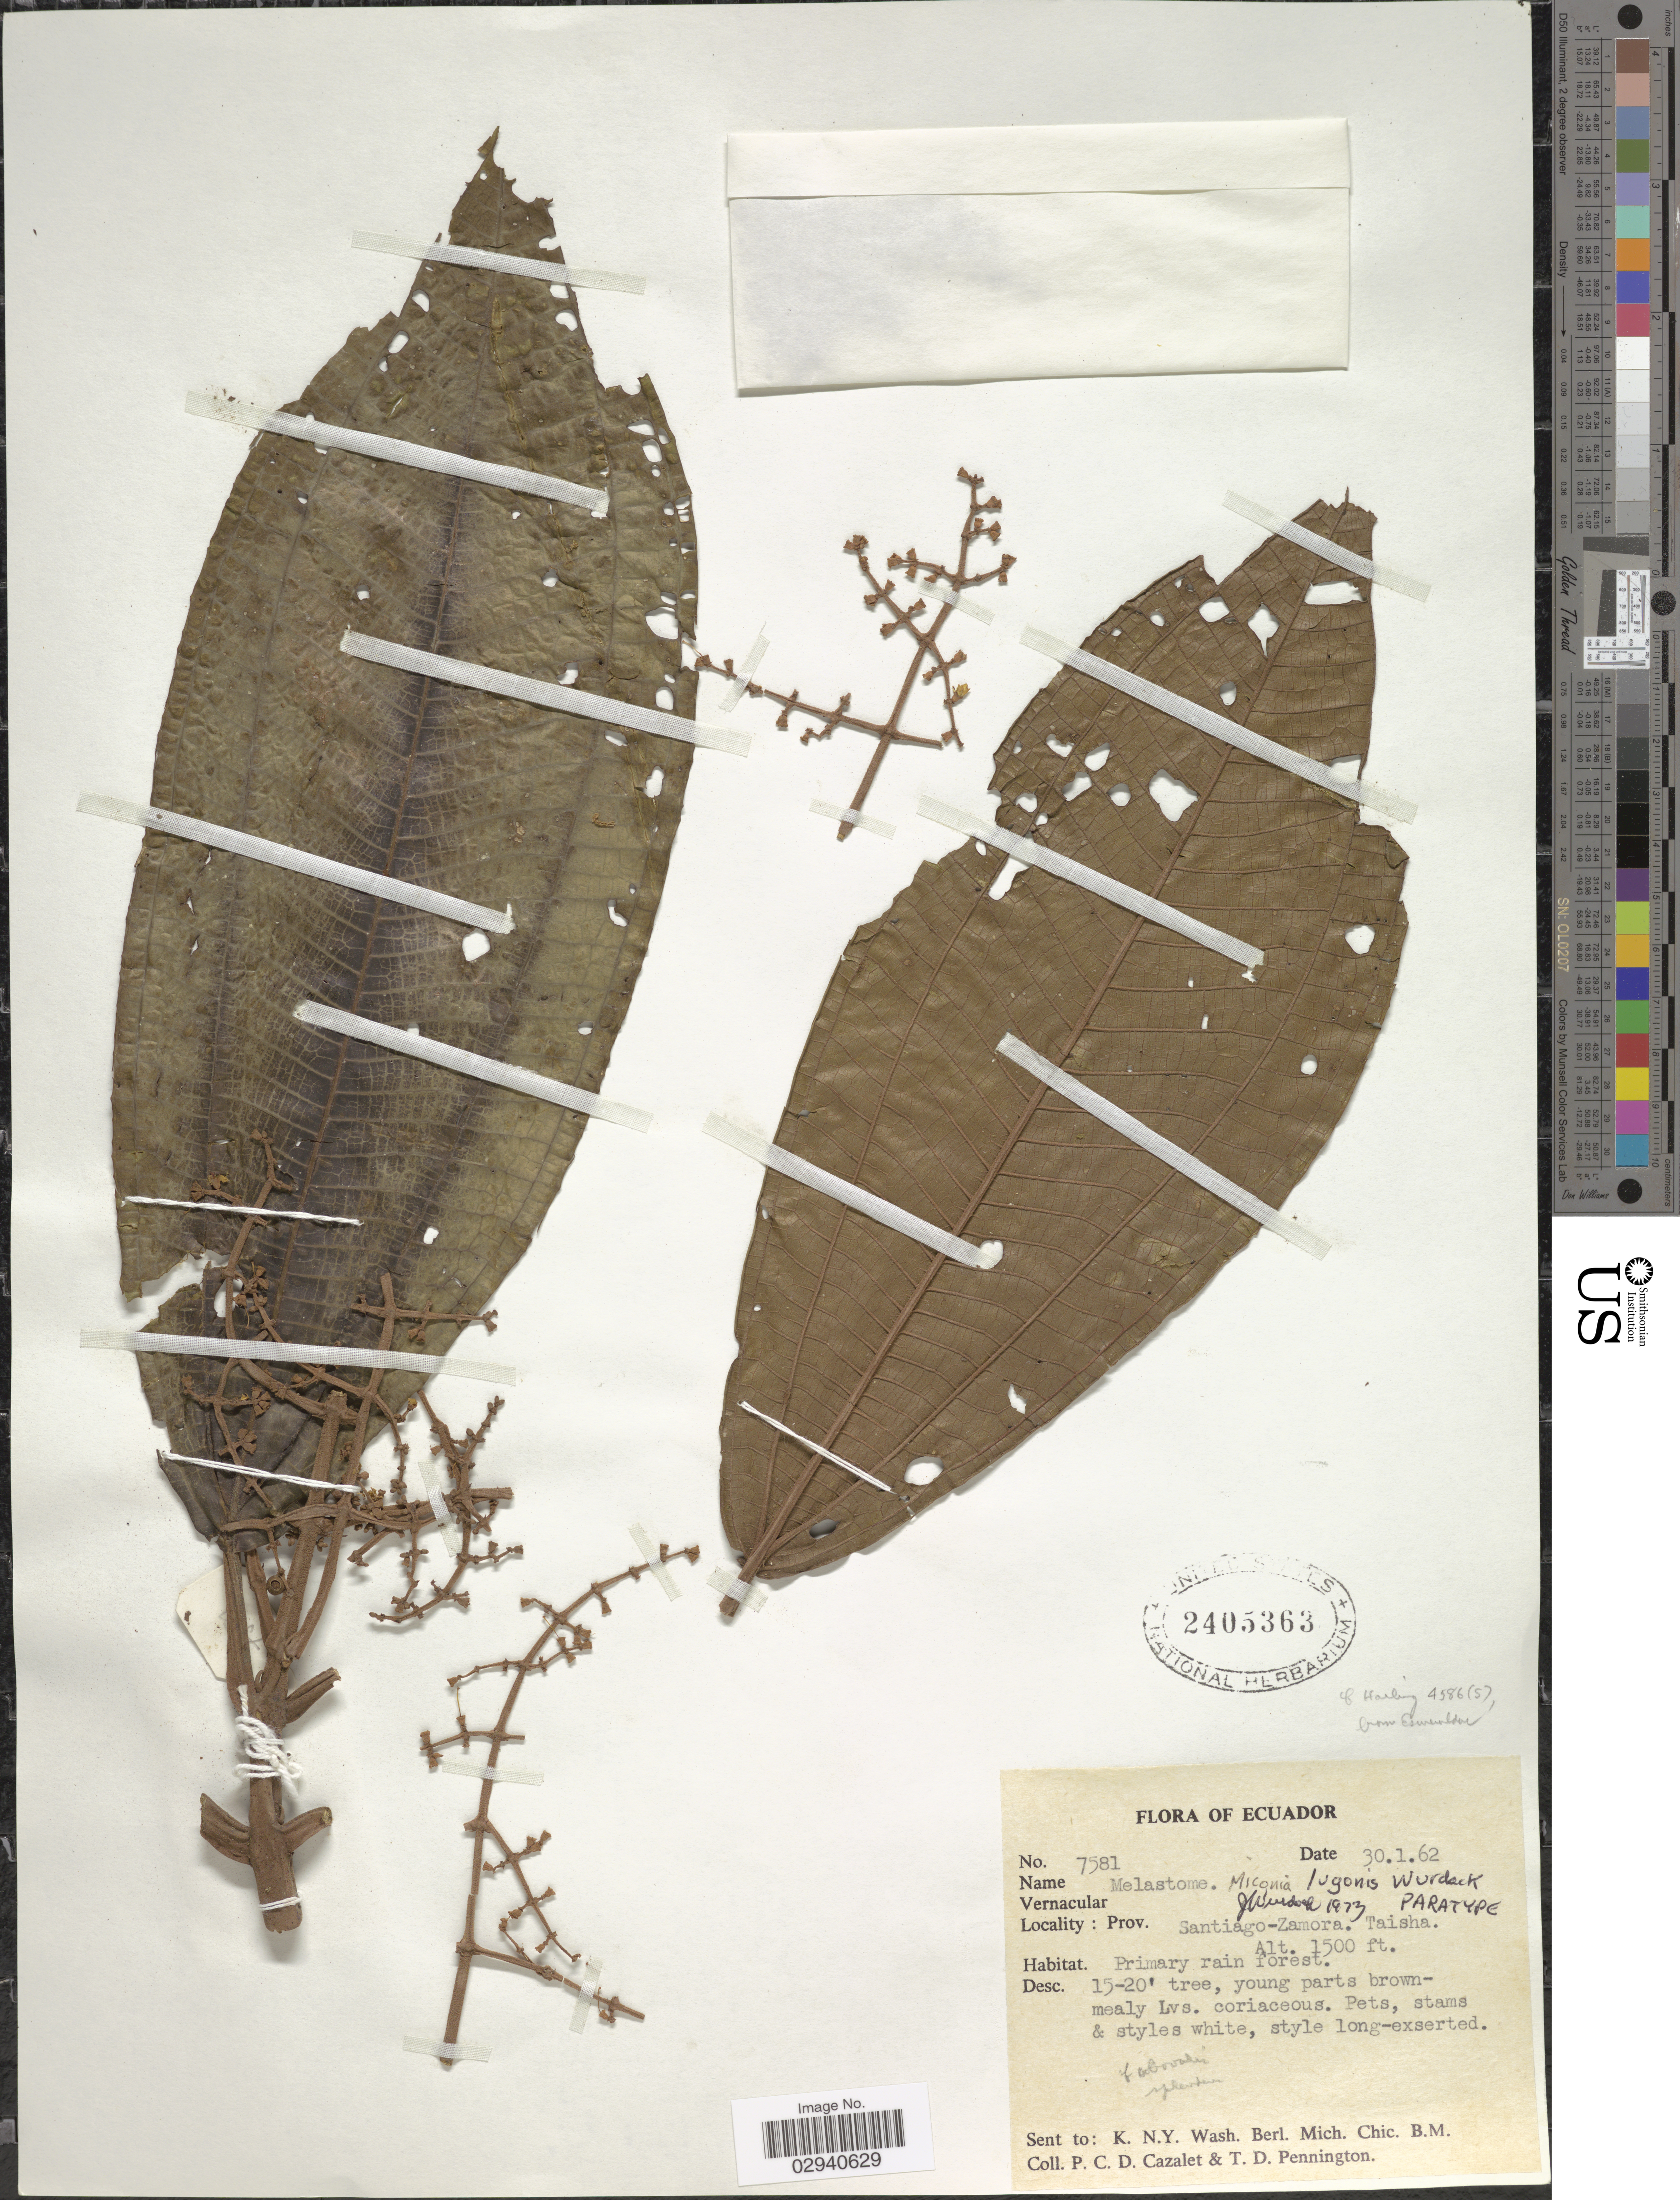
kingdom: Plantae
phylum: Tracheophyta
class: Magnoliopsida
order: Myrtales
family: Melastomataceae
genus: Miconia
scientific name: Miconia lugonis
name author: Wurdack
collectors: P. C. D. Cazalet & T. D. Pennington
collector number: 7581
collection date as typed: Transcribed d/m/y: 30/1/62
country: Ecuador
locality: Prov. Santiago-Zamora. Taisha.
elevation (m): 457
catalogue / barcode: US 2405363